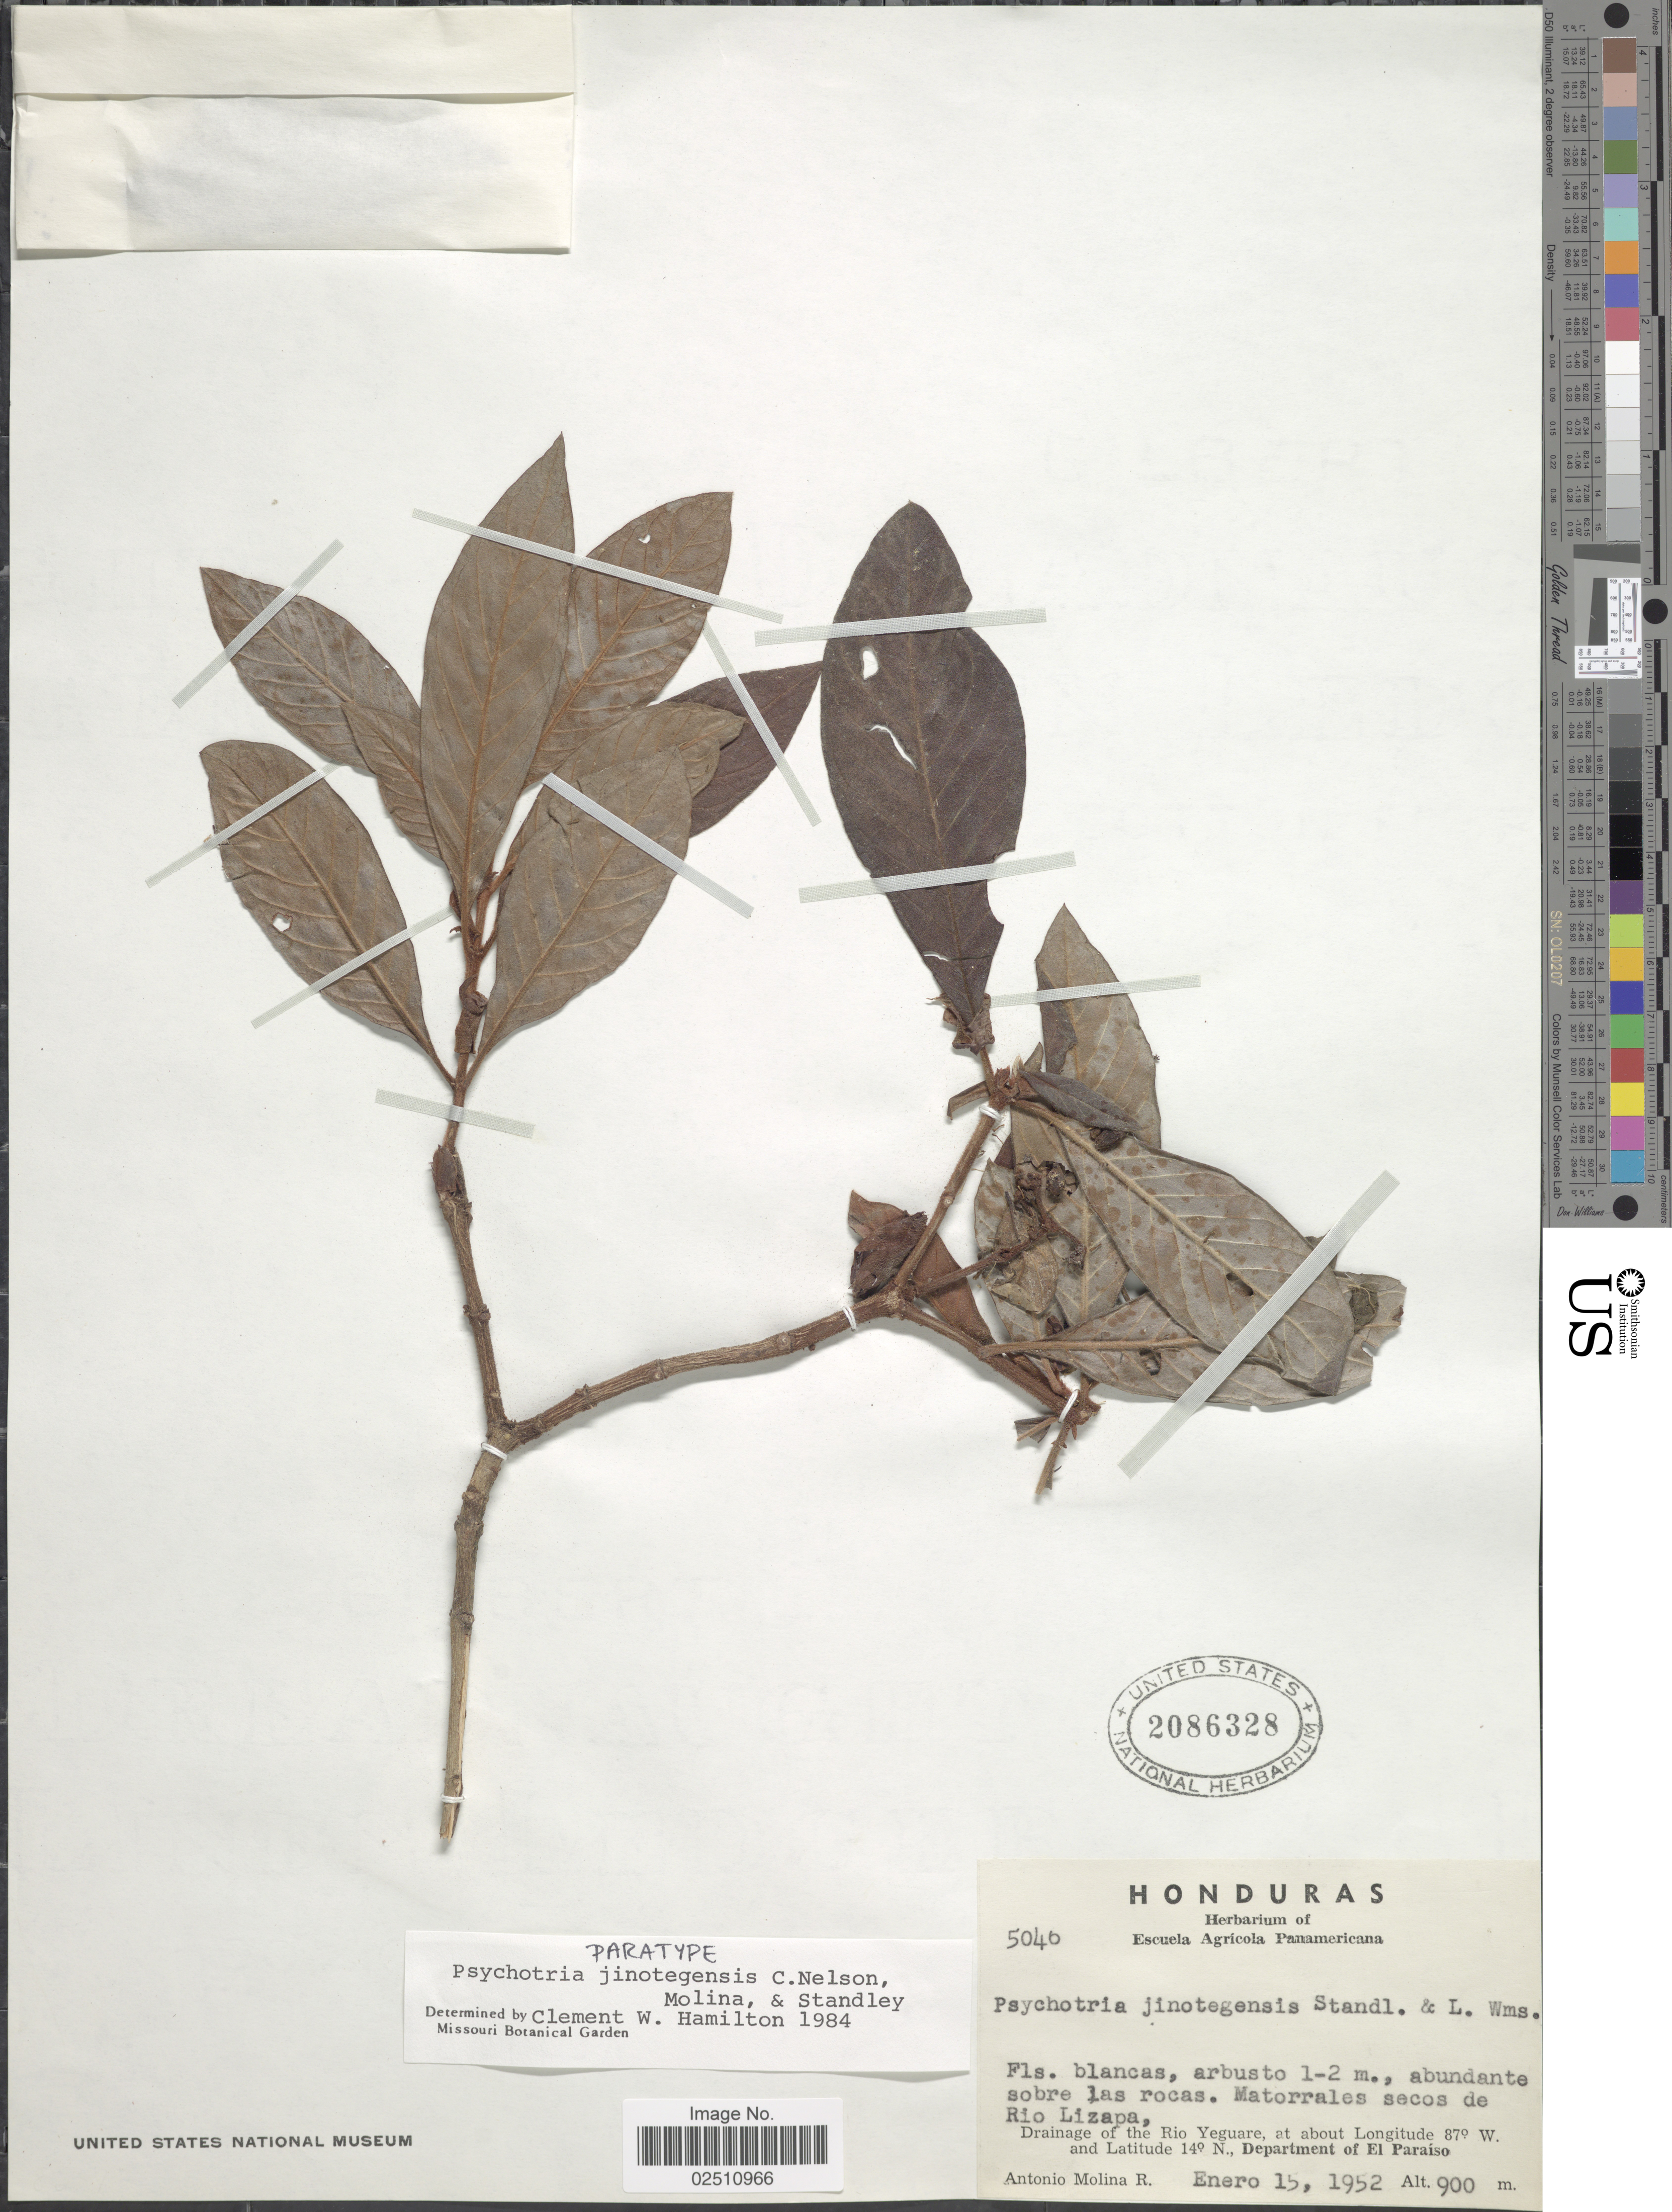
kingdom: Plantae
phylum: Tracheophyta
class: Magnoliopsida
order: Gentianales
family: Rubiaceae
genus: Psychotria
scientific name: Psychotria jinotegensis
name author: C. Nelson et al.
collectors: A. Molina R.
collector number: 5040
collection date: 1952-01-15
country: Honduras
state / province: El Paraíso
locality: Matorrales secos de Rio Lizapa, Drainage of the Rio Yeguare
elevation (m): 900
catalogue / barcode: US 2086328